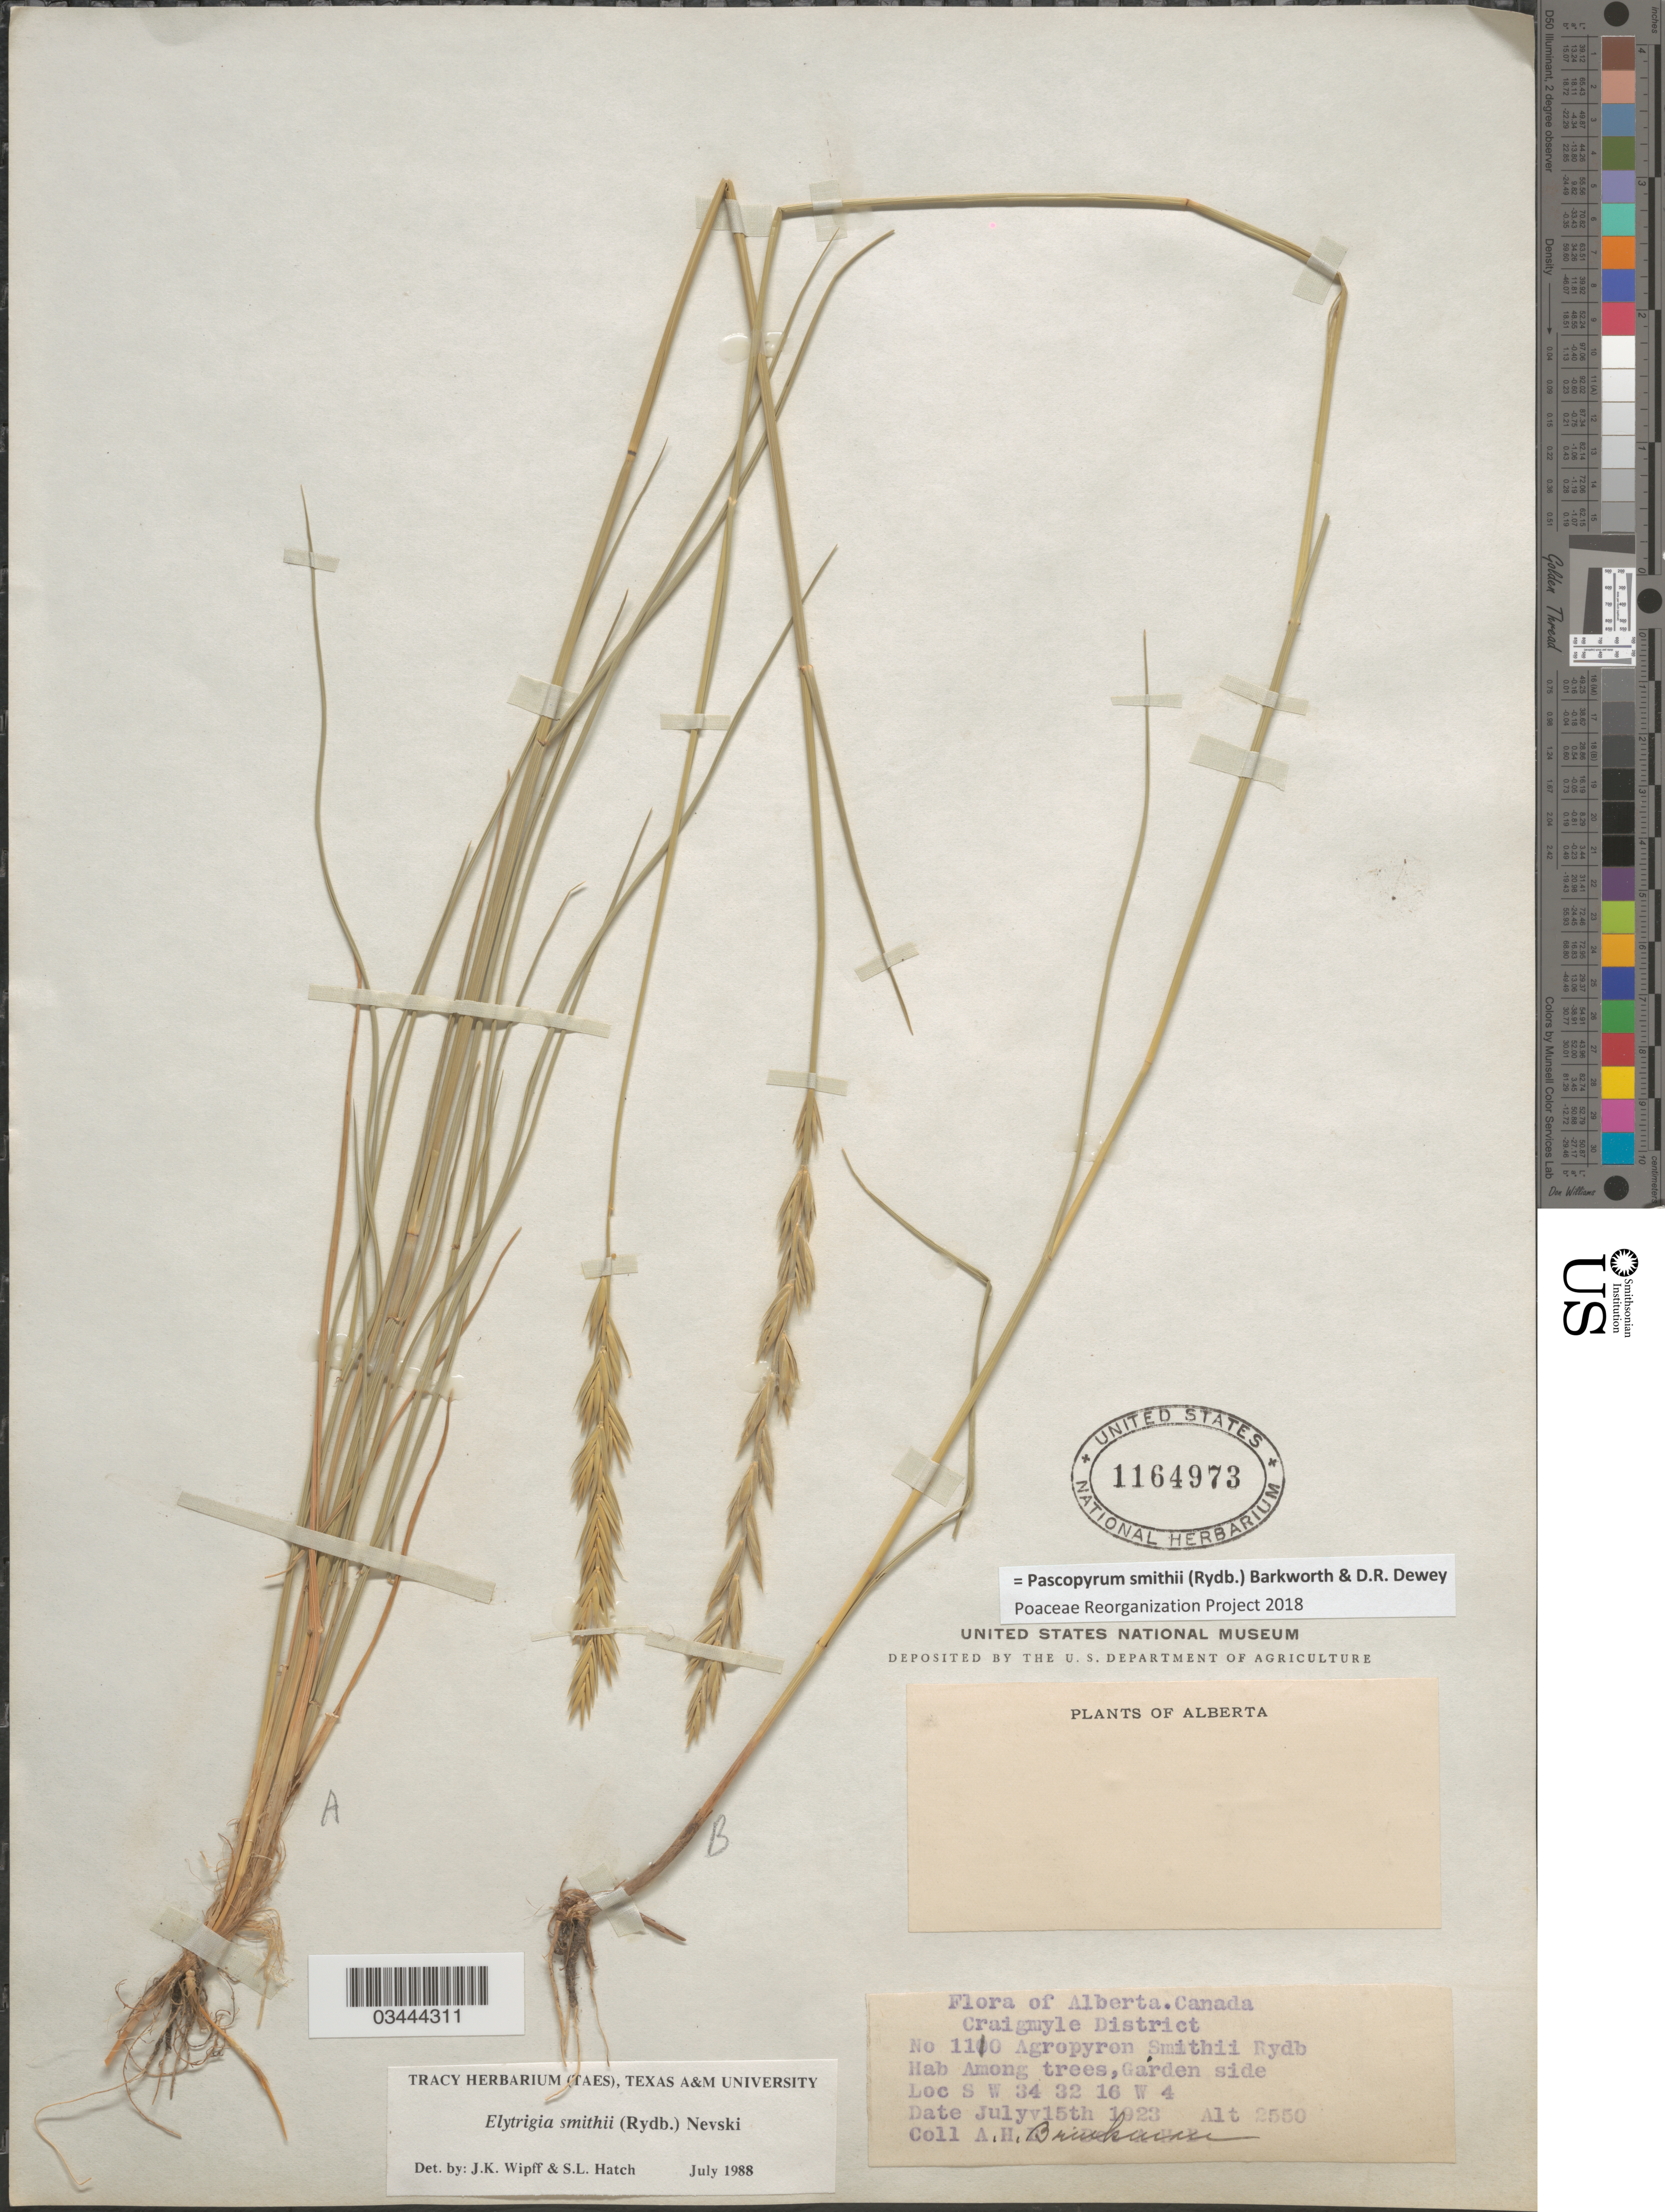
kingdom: Plantae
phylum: Tracheophyta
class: Liliopsida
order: Poales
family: Poaceae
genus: Pascopyrum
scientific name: Pascopyrum smithii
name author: (Rydb.) Barkworth & Dewey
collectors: A. Brinkman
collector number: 1110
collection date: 1923-07-15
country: Canada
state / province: Alberta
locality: Craigmyle District. Among trees, Garden side. S W 34 32 16 W 4.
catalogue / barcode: US 1164973